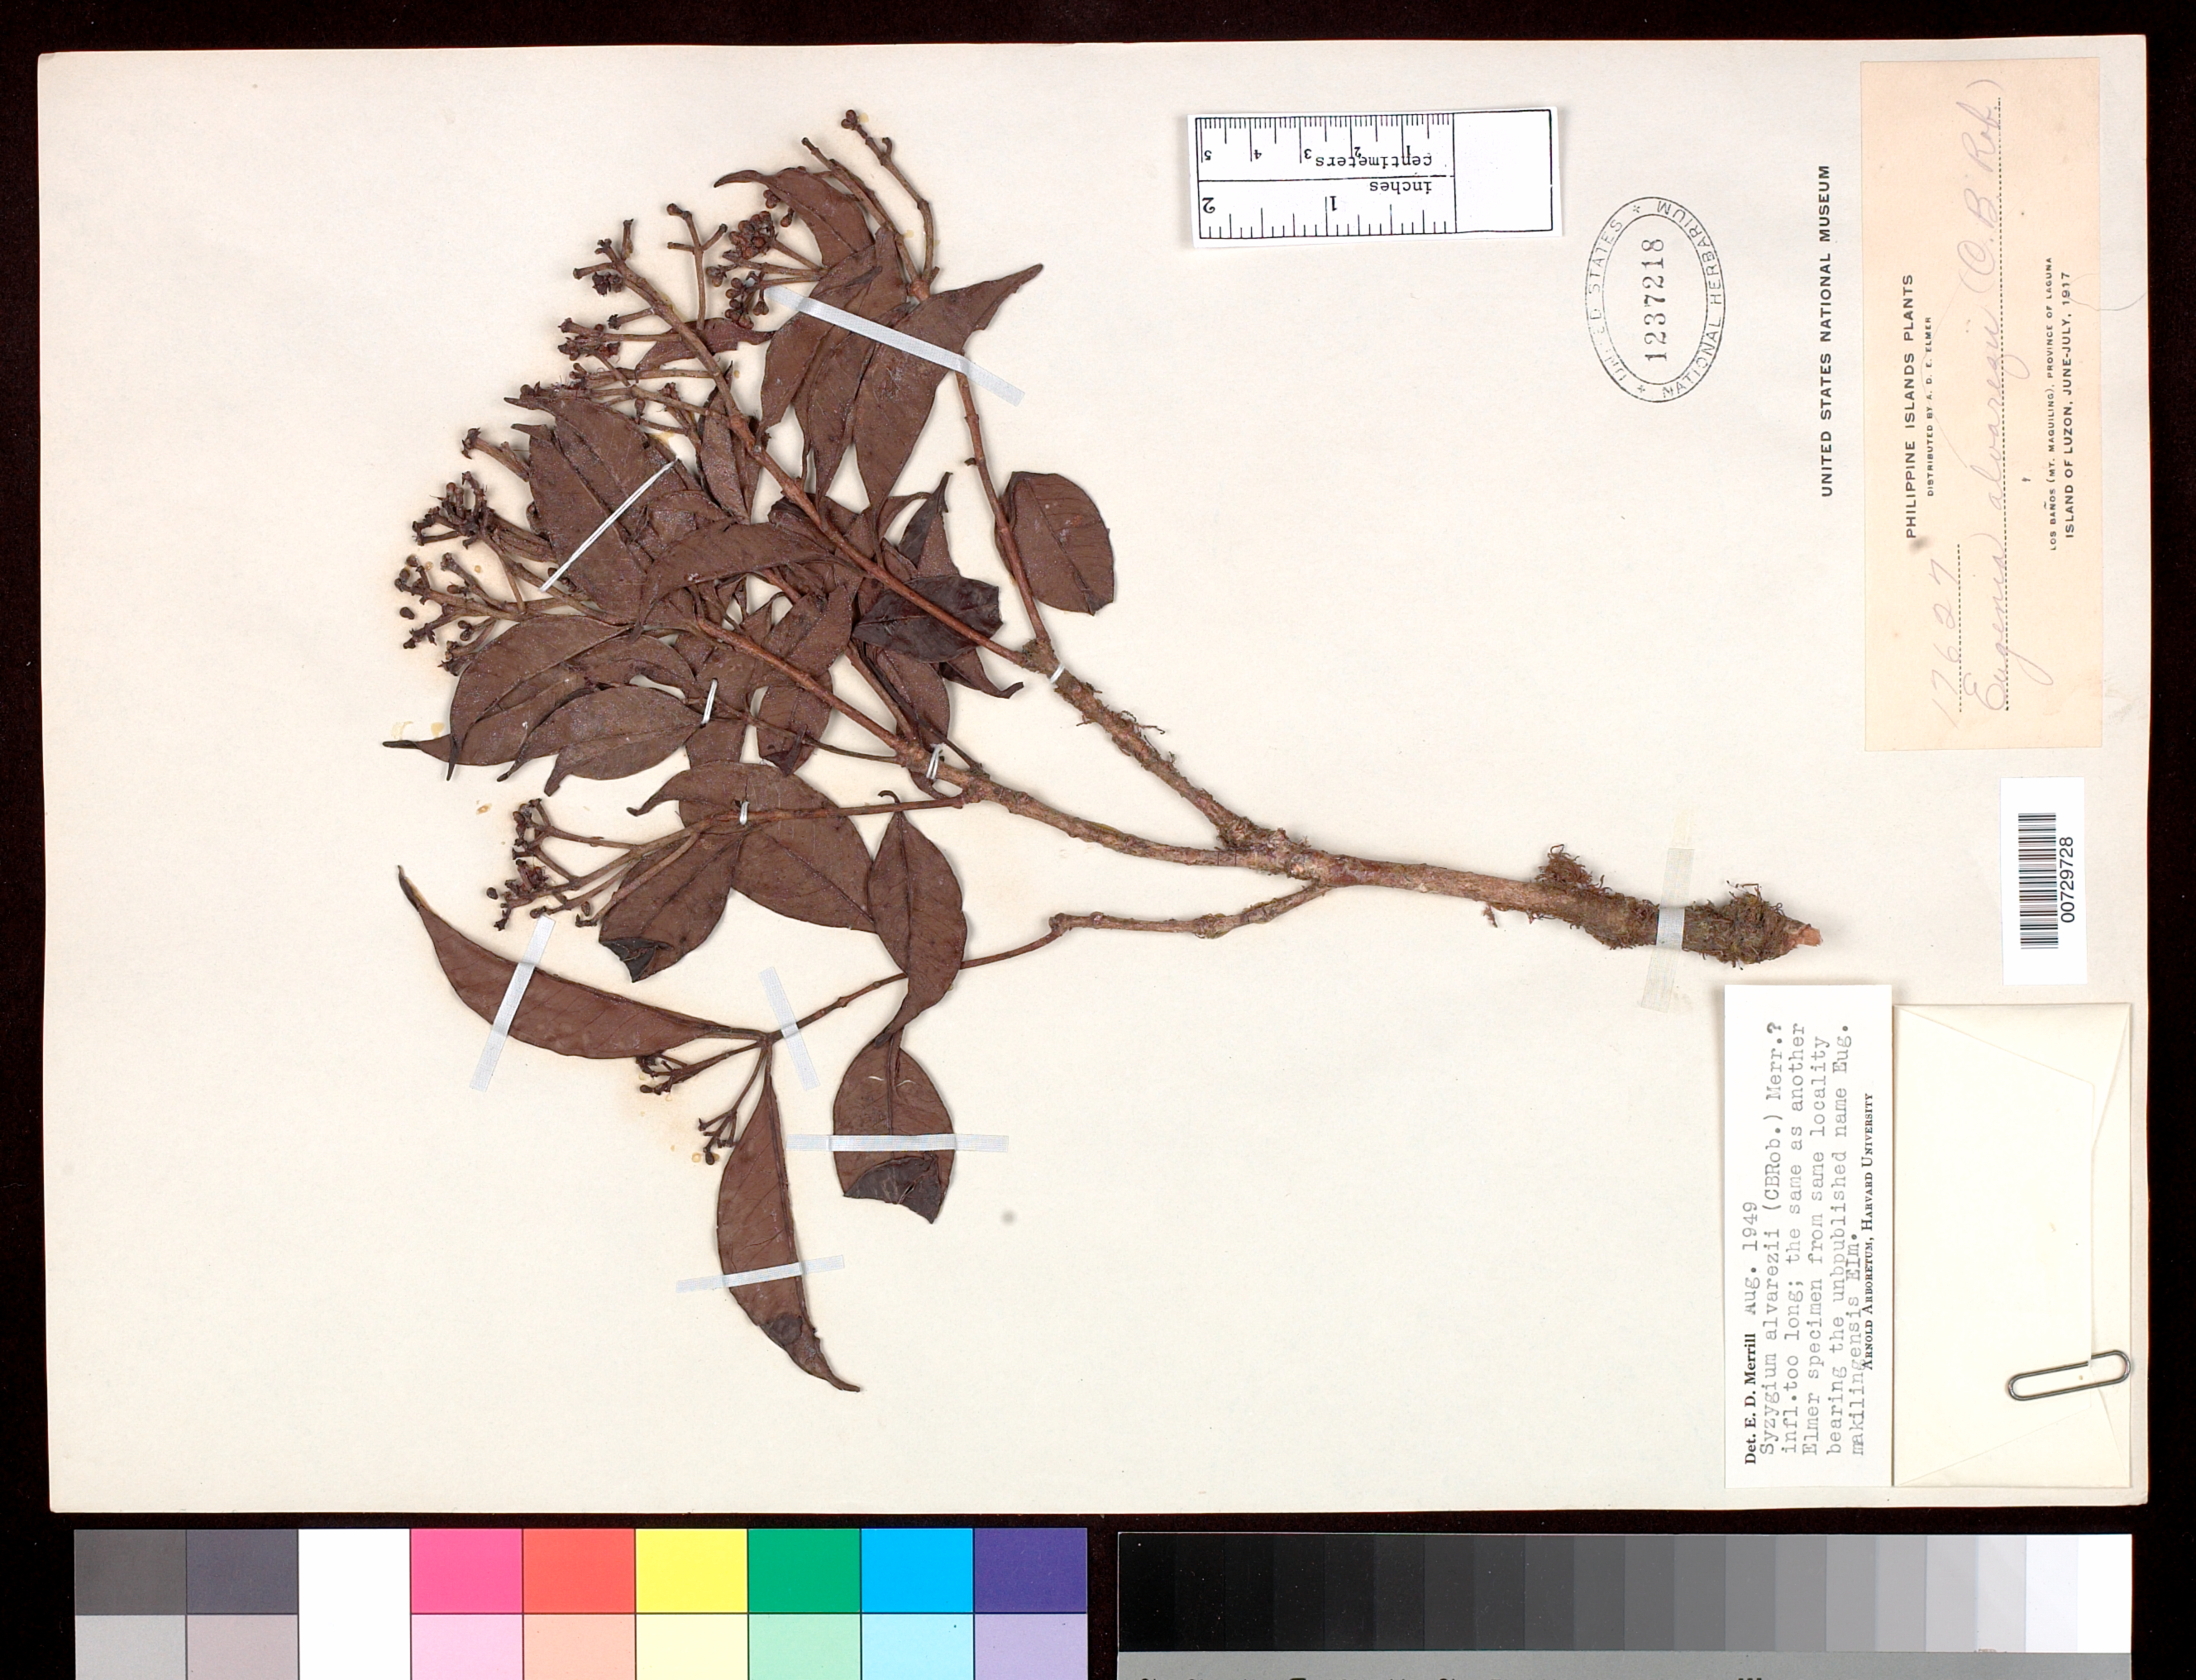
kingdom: Plantae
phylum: Tracheophyta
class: Magnoliopsida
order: Myrtales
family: Myrtaceae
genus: Syzygium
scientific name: Syzygium alvarezii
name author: (C.B. Rob.) Merr.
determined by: Merrill, Elmer D.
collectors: E. D. Merrill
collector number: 17627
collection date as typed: Jun 1917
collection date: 1917-06/1917-07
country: Philippines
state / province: Calabarzon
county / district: Laguna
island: Luzon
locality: Los Banos, Mt. Maquiling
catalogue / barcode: US 1237218